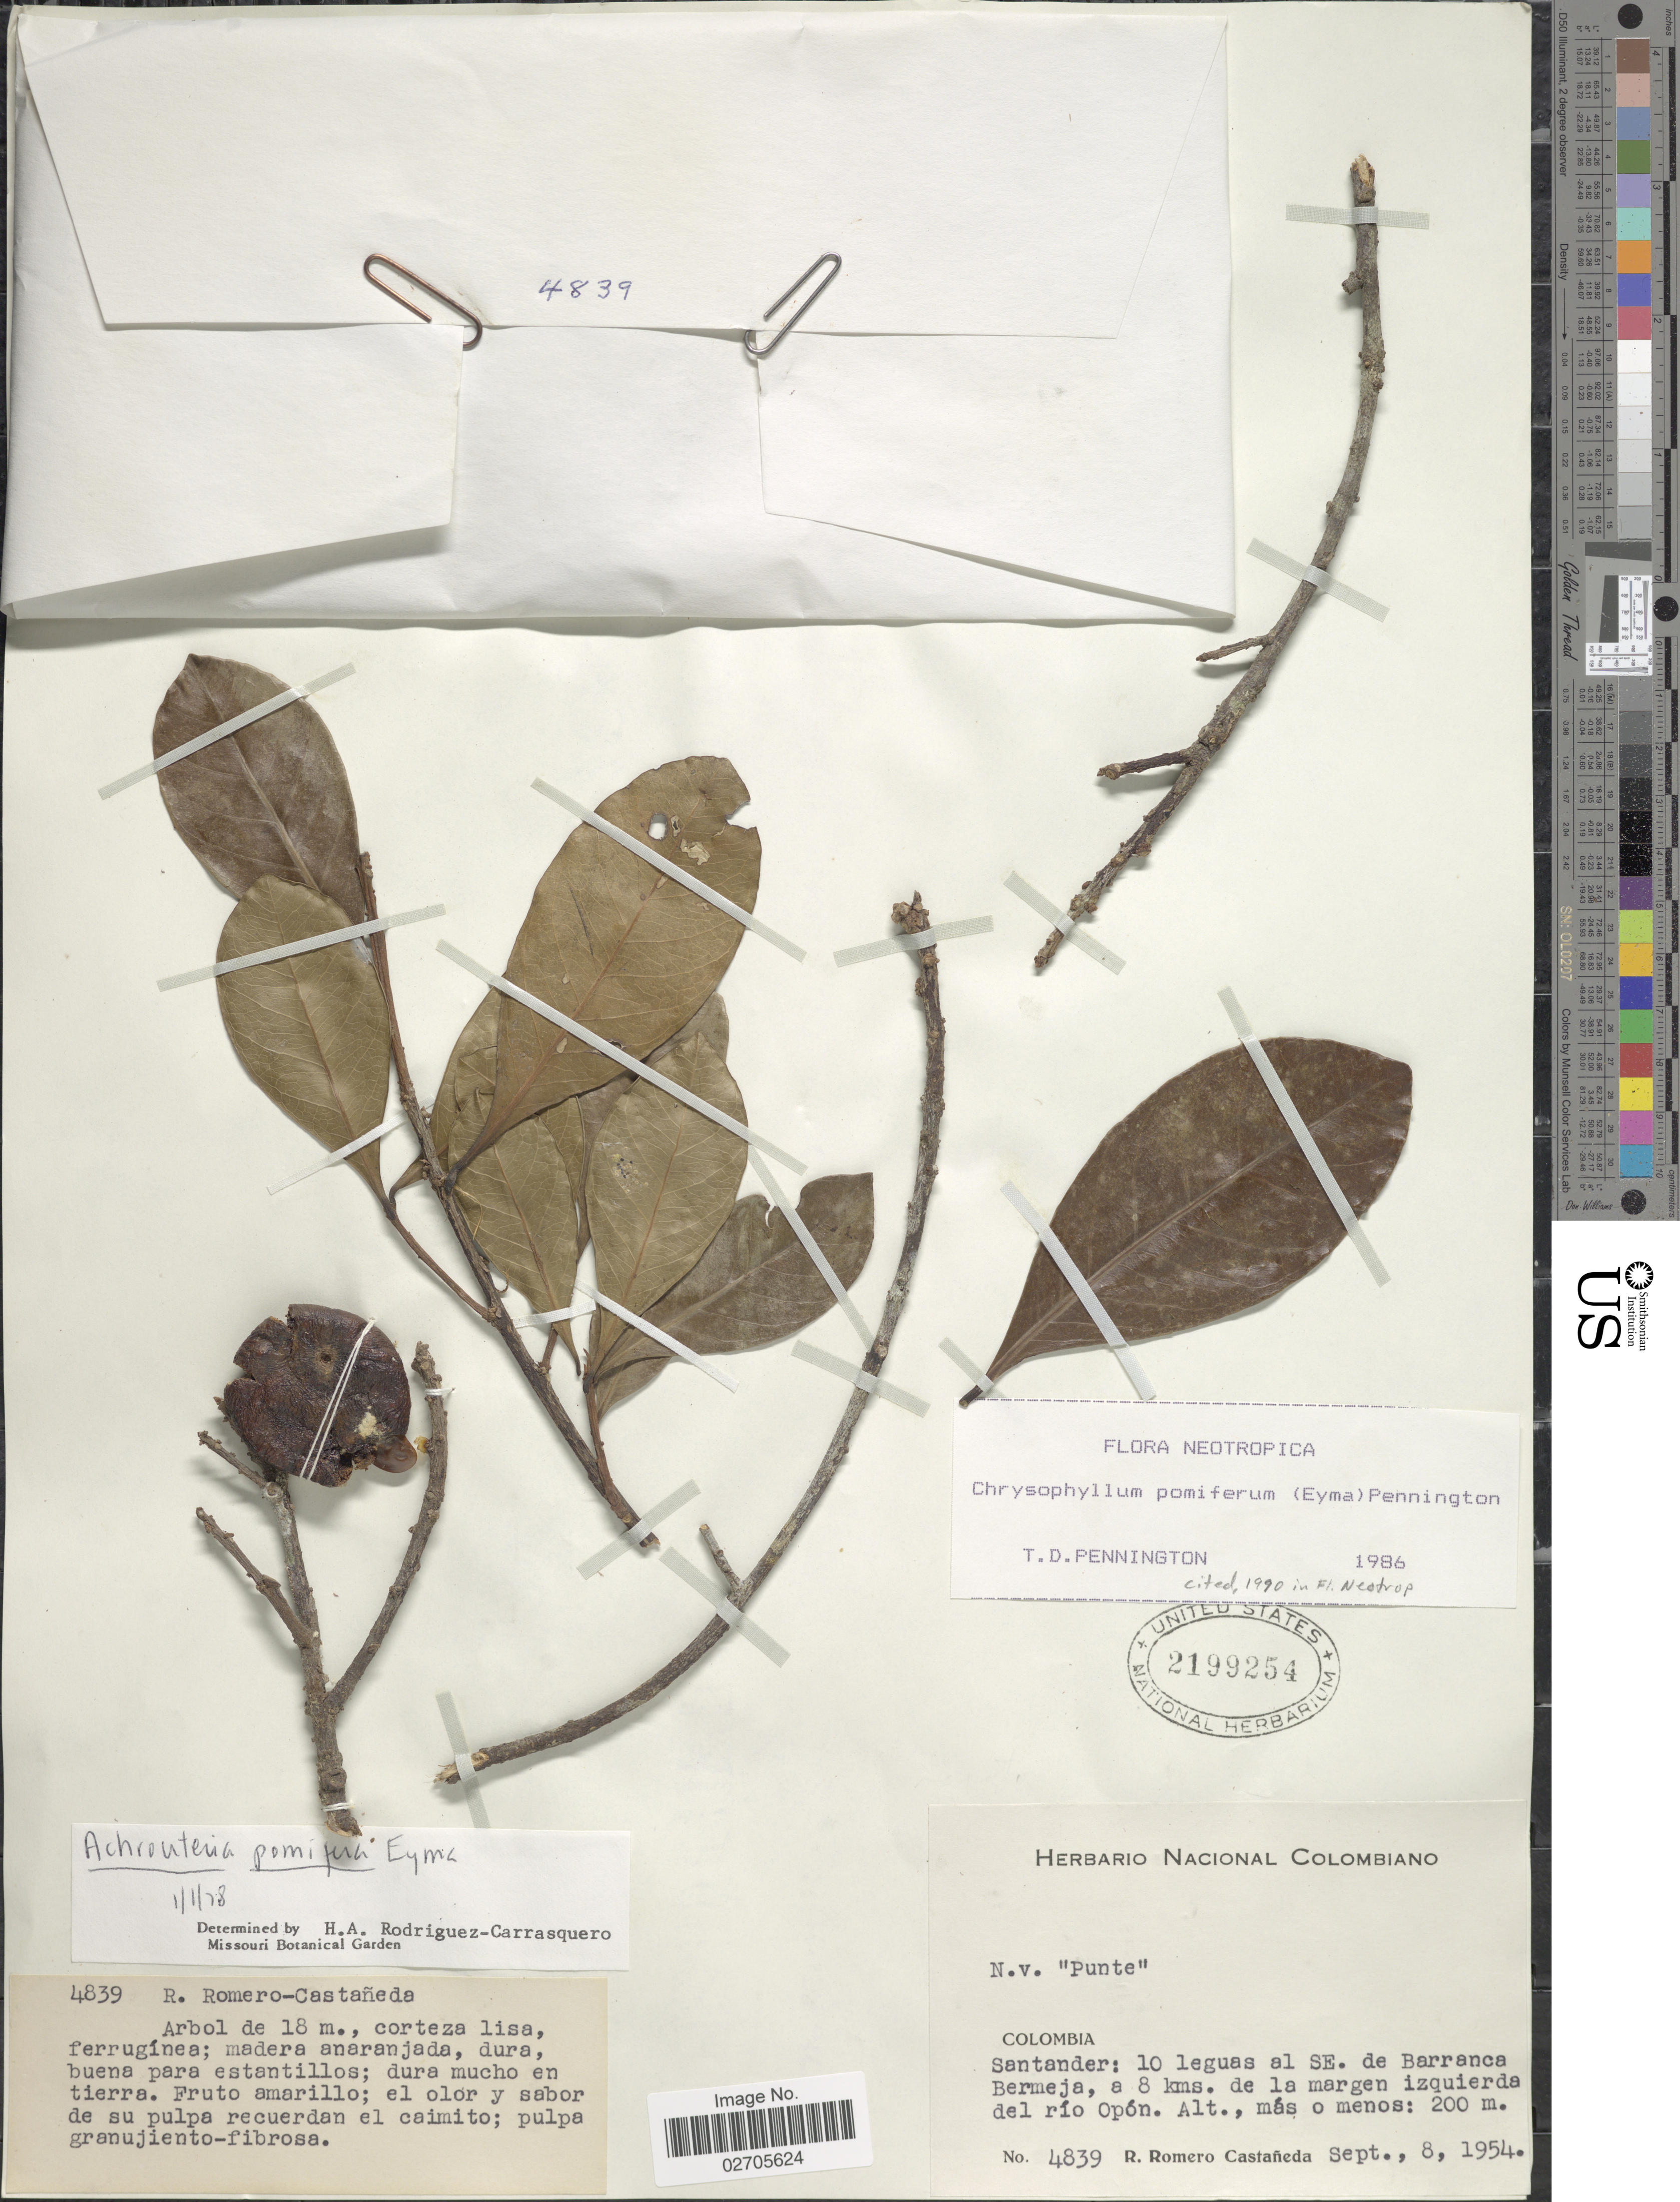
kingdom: Plantae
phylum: Tracheophyta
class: Magnoliopsida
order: Ericales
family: Sapotaceae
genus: Chrysophyllum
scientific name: Chrysophyllum pomiferum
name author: (Eyma) T.D. Penn.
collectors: R. Romero Castañeda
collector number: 4839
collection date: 1954-09-08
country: Colombia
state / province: Santander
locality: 10 leguas al SE de Barranca bermeja, a 8 kms de la margen izquierda del río Opón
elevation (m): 200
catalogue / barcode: US 2199254